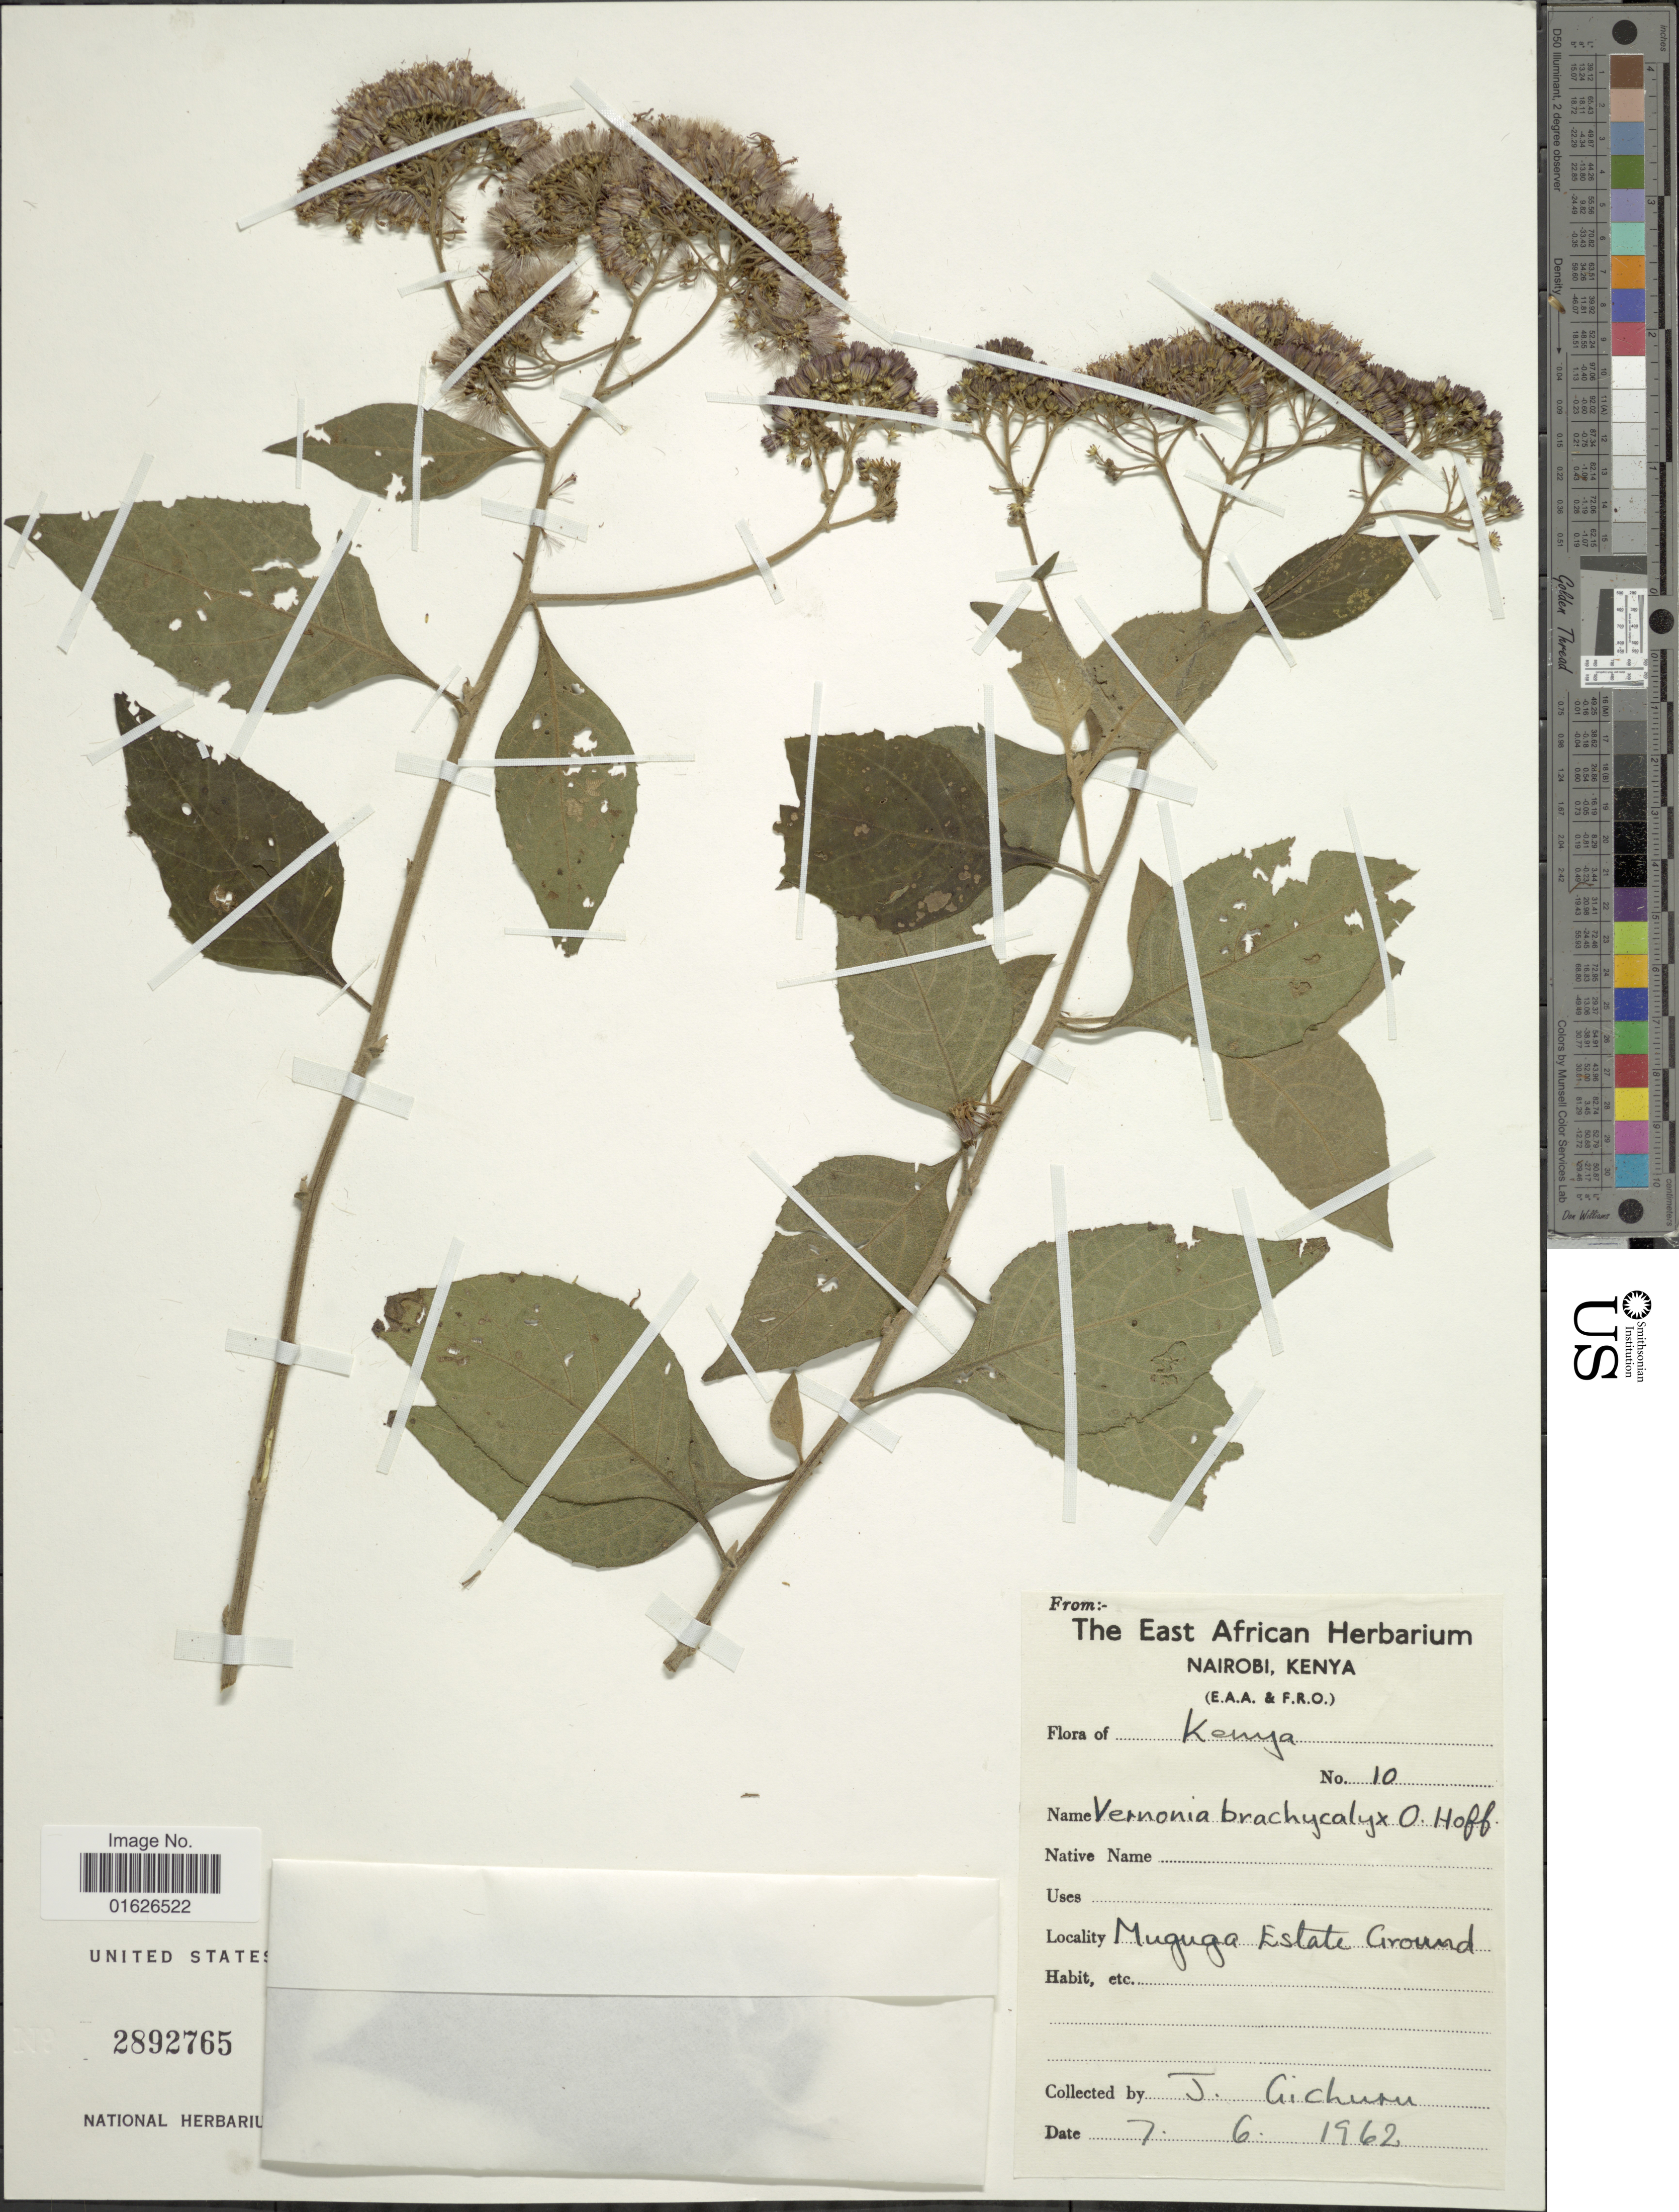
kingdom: Plantae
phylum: Tracheophyta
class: Magnoliopsida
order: Asterales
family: Asteraceae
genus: Vernonia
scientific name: Vernonia brachycalyx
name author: O. Hoffm.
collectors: J. Gichuru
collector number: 10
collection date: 1962-06-07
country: Kenya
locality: Muguga Estate Ground.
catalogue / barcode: US 2892765